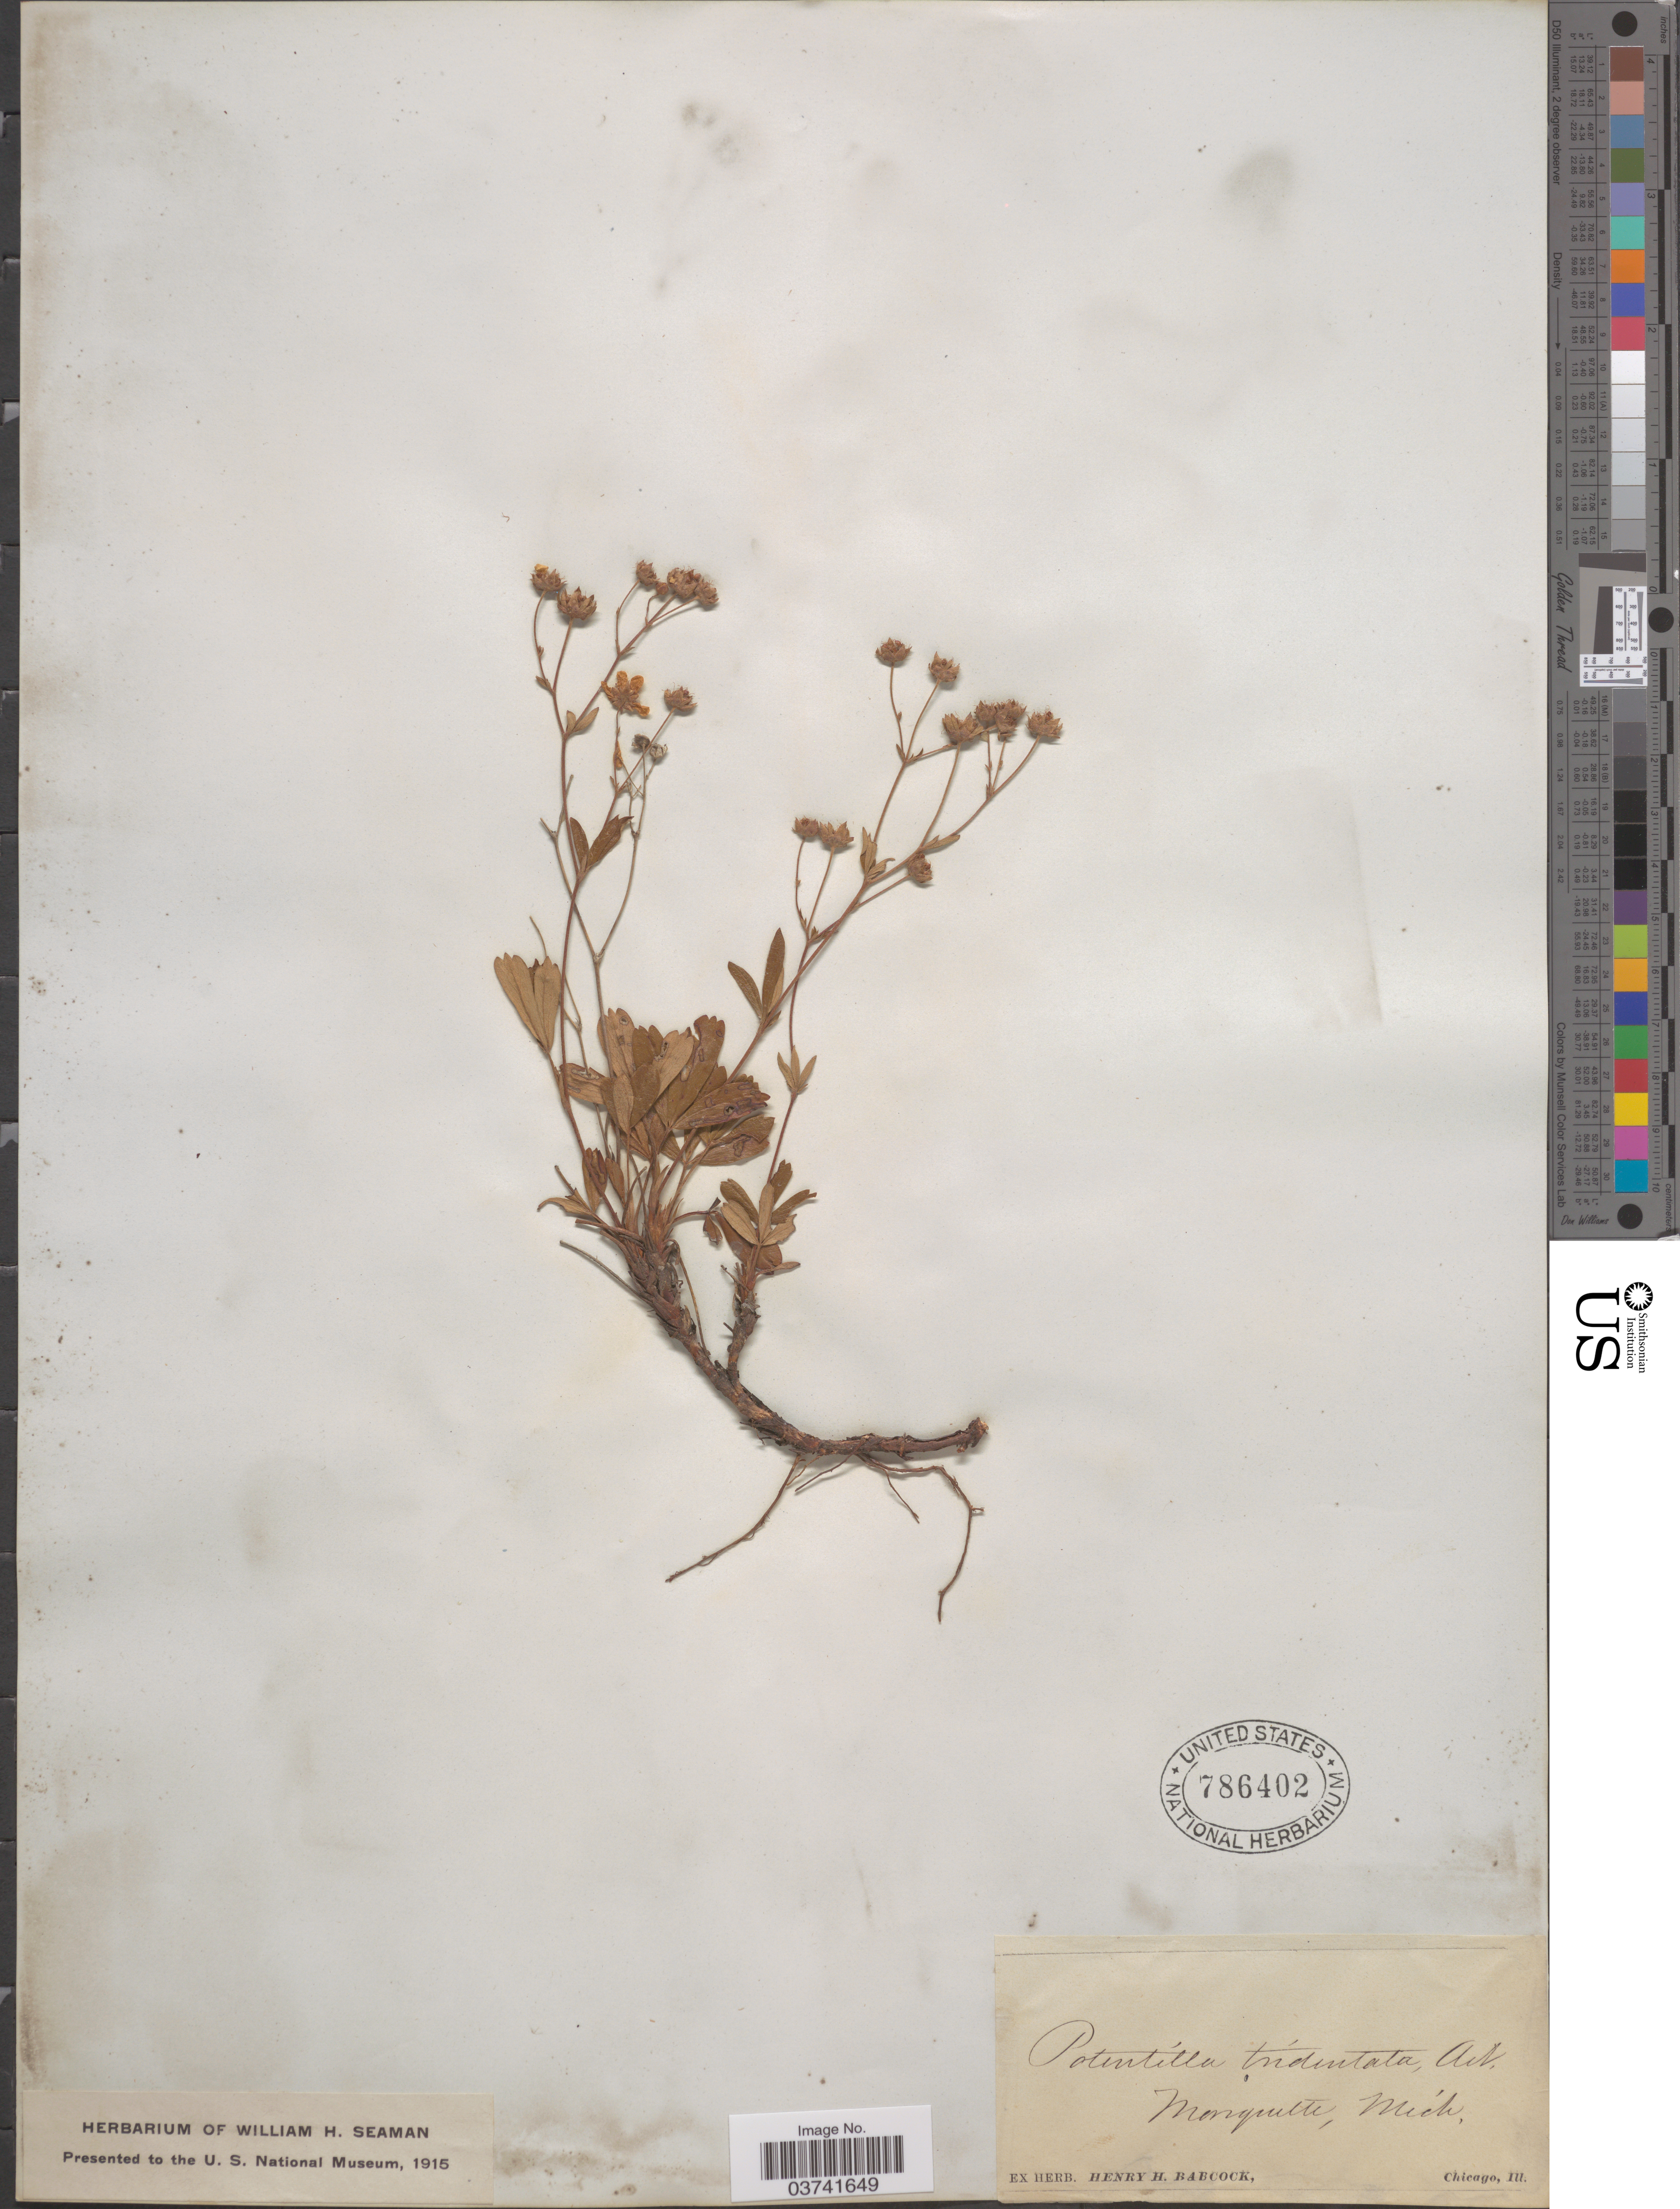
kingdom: Plantae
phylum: Tracheophyta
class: Magnoliopsida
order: Rosales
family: Rosaceae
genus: Potentilla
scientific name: Potentilla tridentata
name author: Aiton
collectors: ex herb. Henry Homes Babcock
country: United States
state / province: Michigan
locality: Monquette.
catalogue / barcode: US 786402